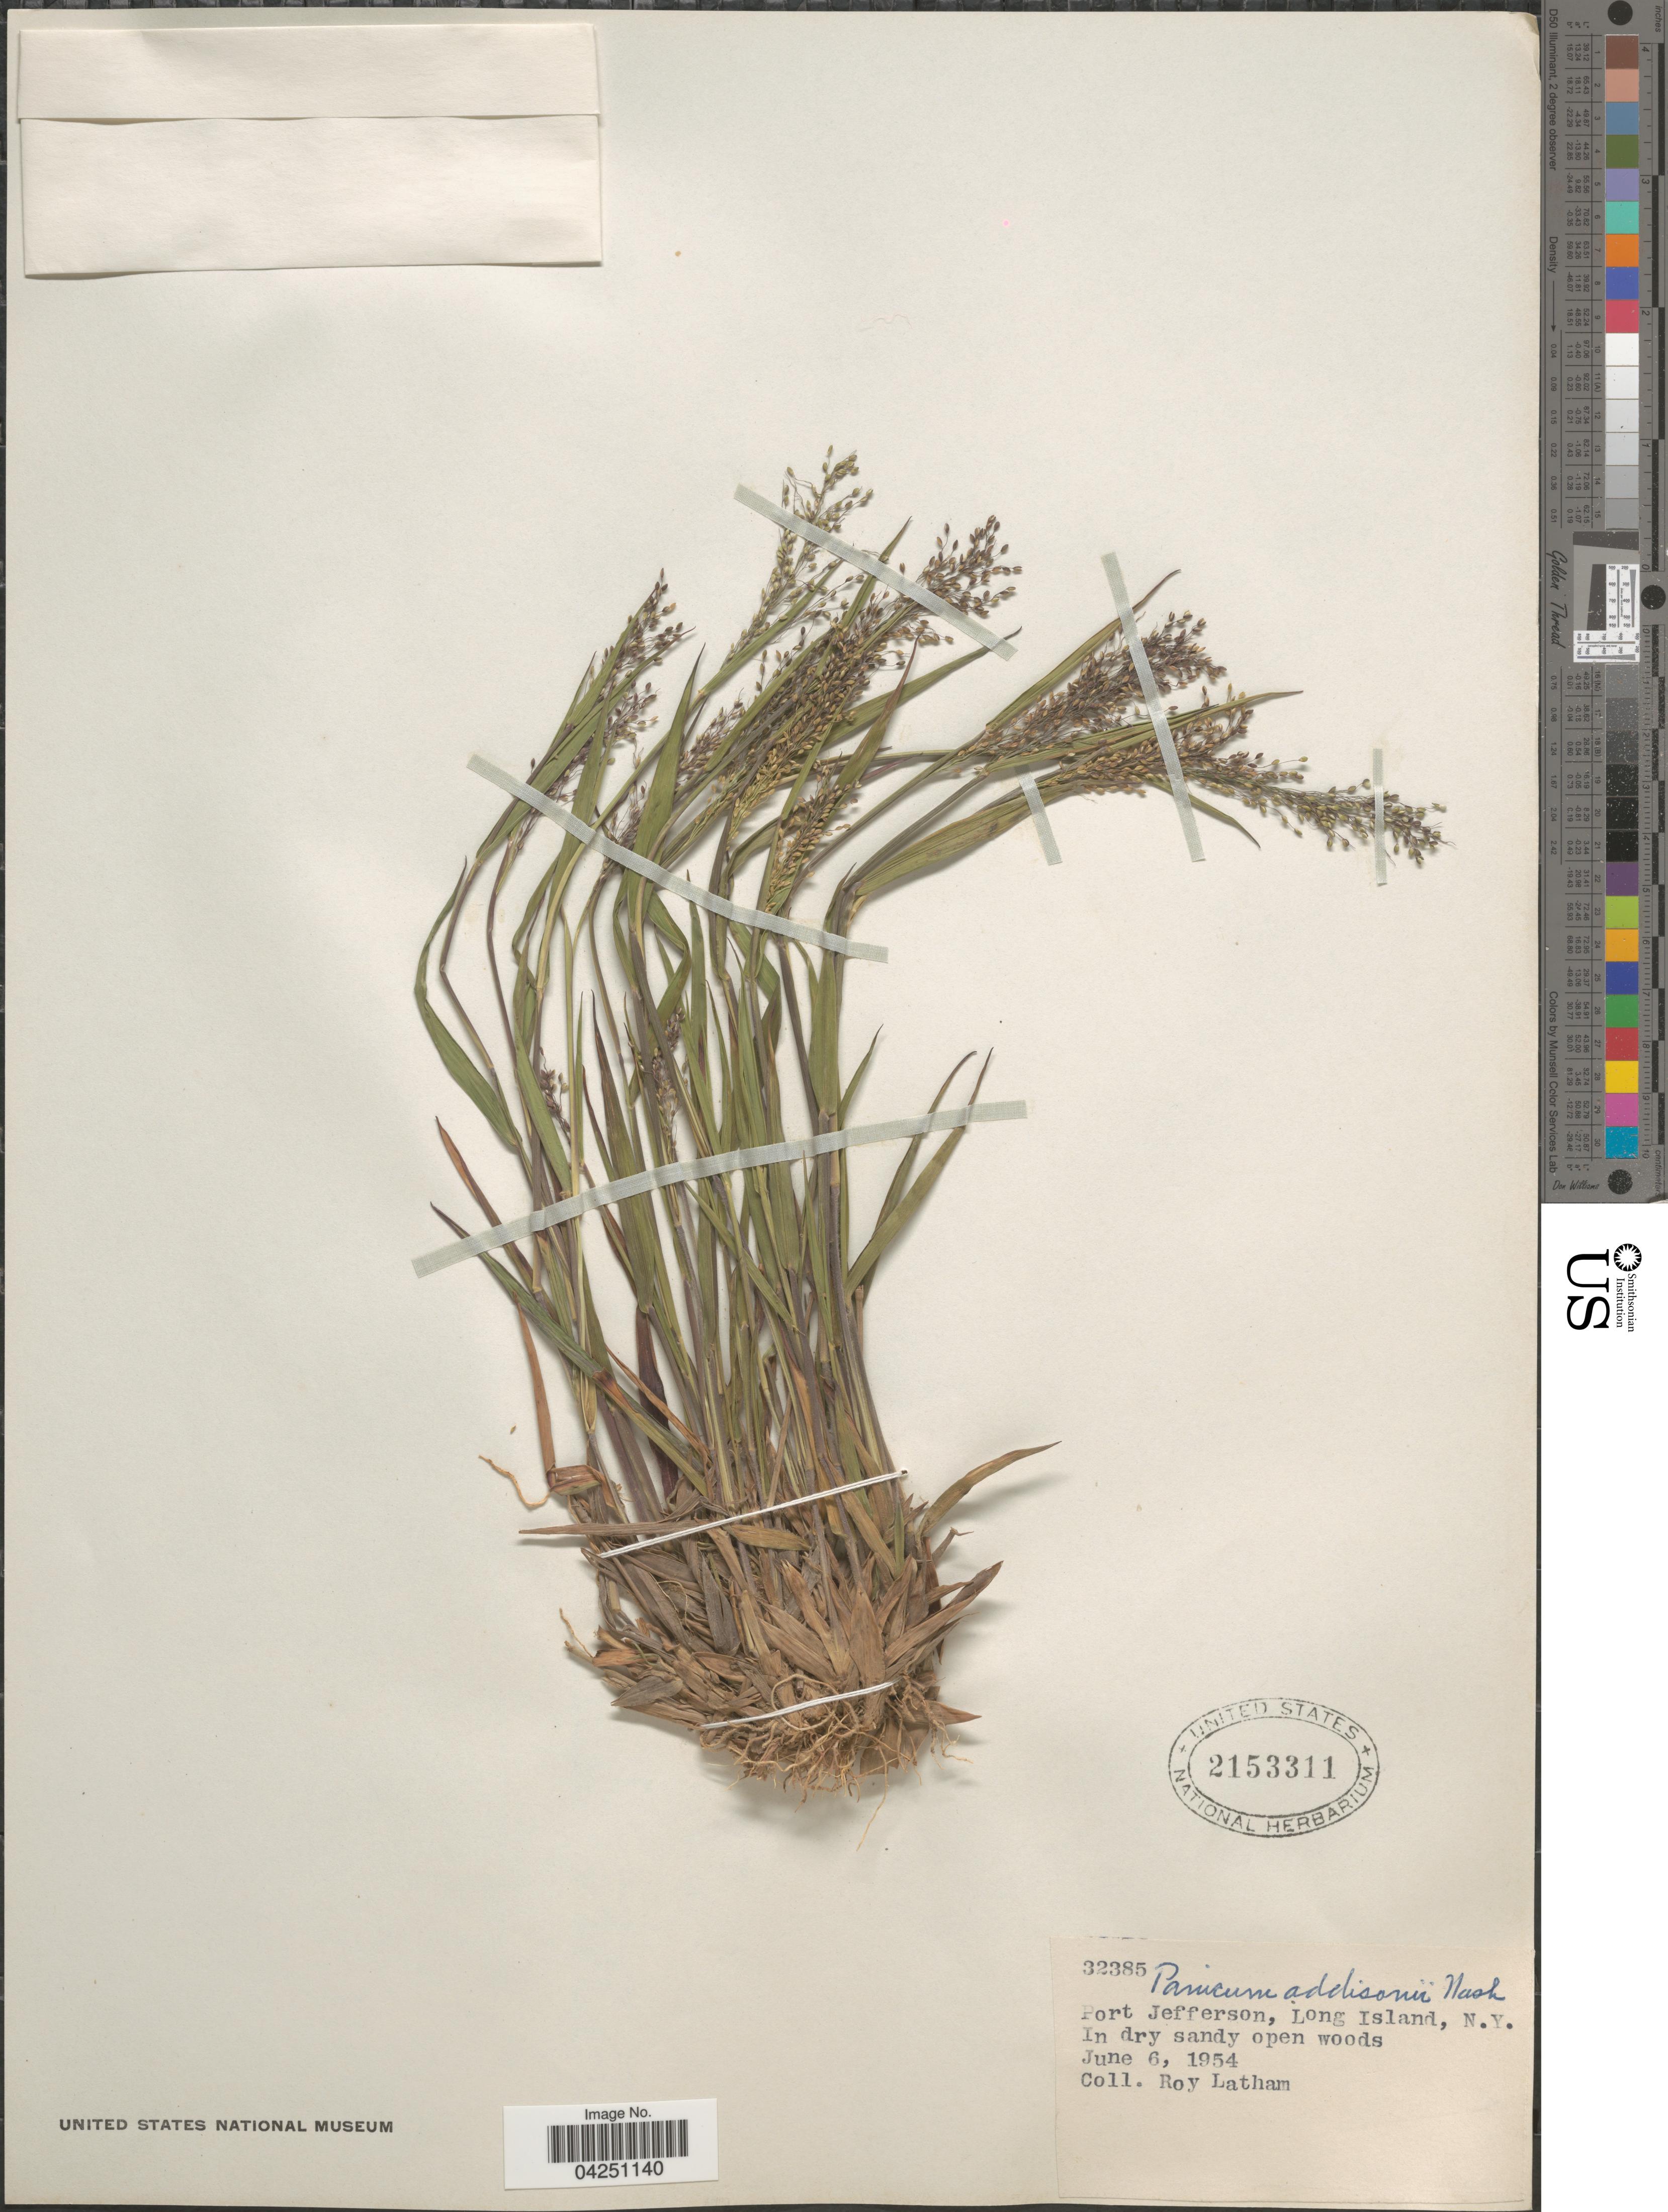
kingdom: Plantae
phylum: Tracheophyta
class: Liliopsida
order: Poales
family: Poaceae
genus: Dichanthelium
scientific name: Dichanthelium acuminatum var. acuminatum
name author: (Sw.) Gould & C.A. Clark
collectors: R. Latham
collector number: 32385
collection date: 1954-06-06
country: United States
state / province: New York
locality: Port Jefferson, Long Island.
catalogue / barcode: US 2153311